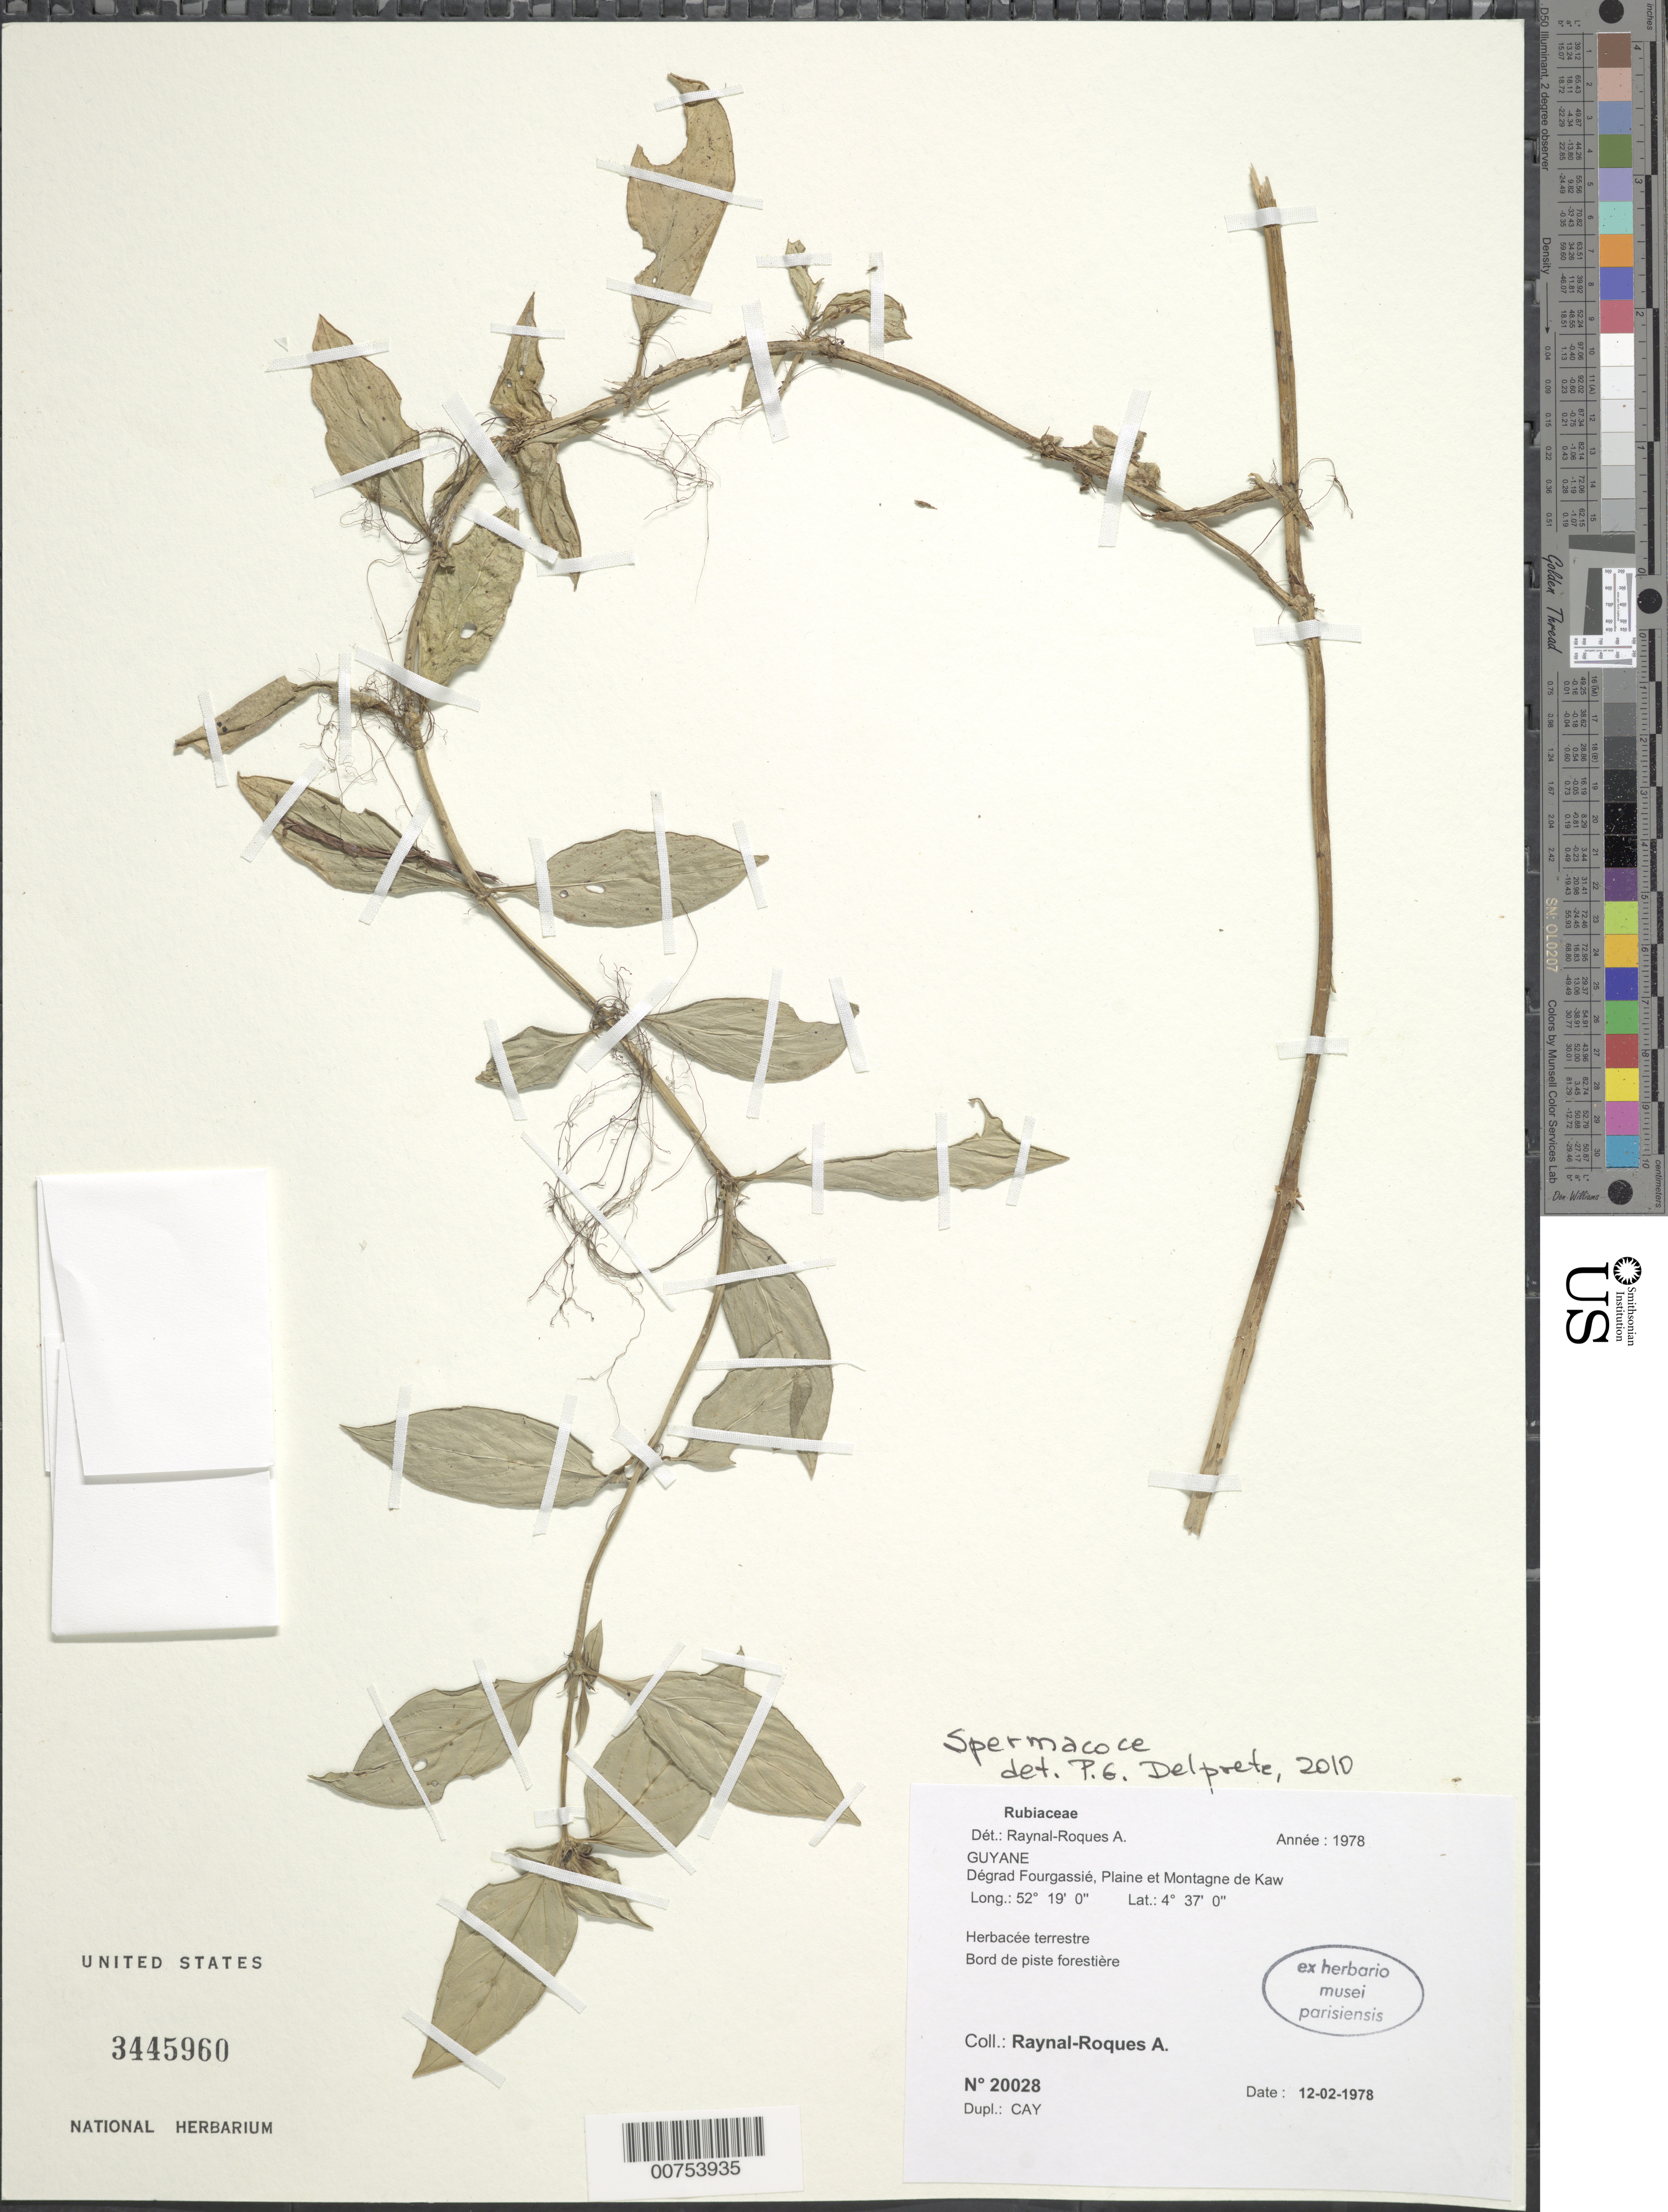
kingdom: Plantae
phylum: Tracheophyta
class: Magnoliopsida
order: Gentianales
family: Rubiaceae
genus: Spermacoce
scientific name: Spermacoce sp.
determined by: Delprete, P. G., Herb. de Guyane Cay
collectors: A. M. Raynal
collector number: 20028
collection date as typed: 12-Feb-78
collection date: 1978-02-12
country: French Guiana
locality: Degrad Fourgassie, Plaine et Montagne de Kaw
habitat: Along forest trail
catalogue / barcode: US 3445960